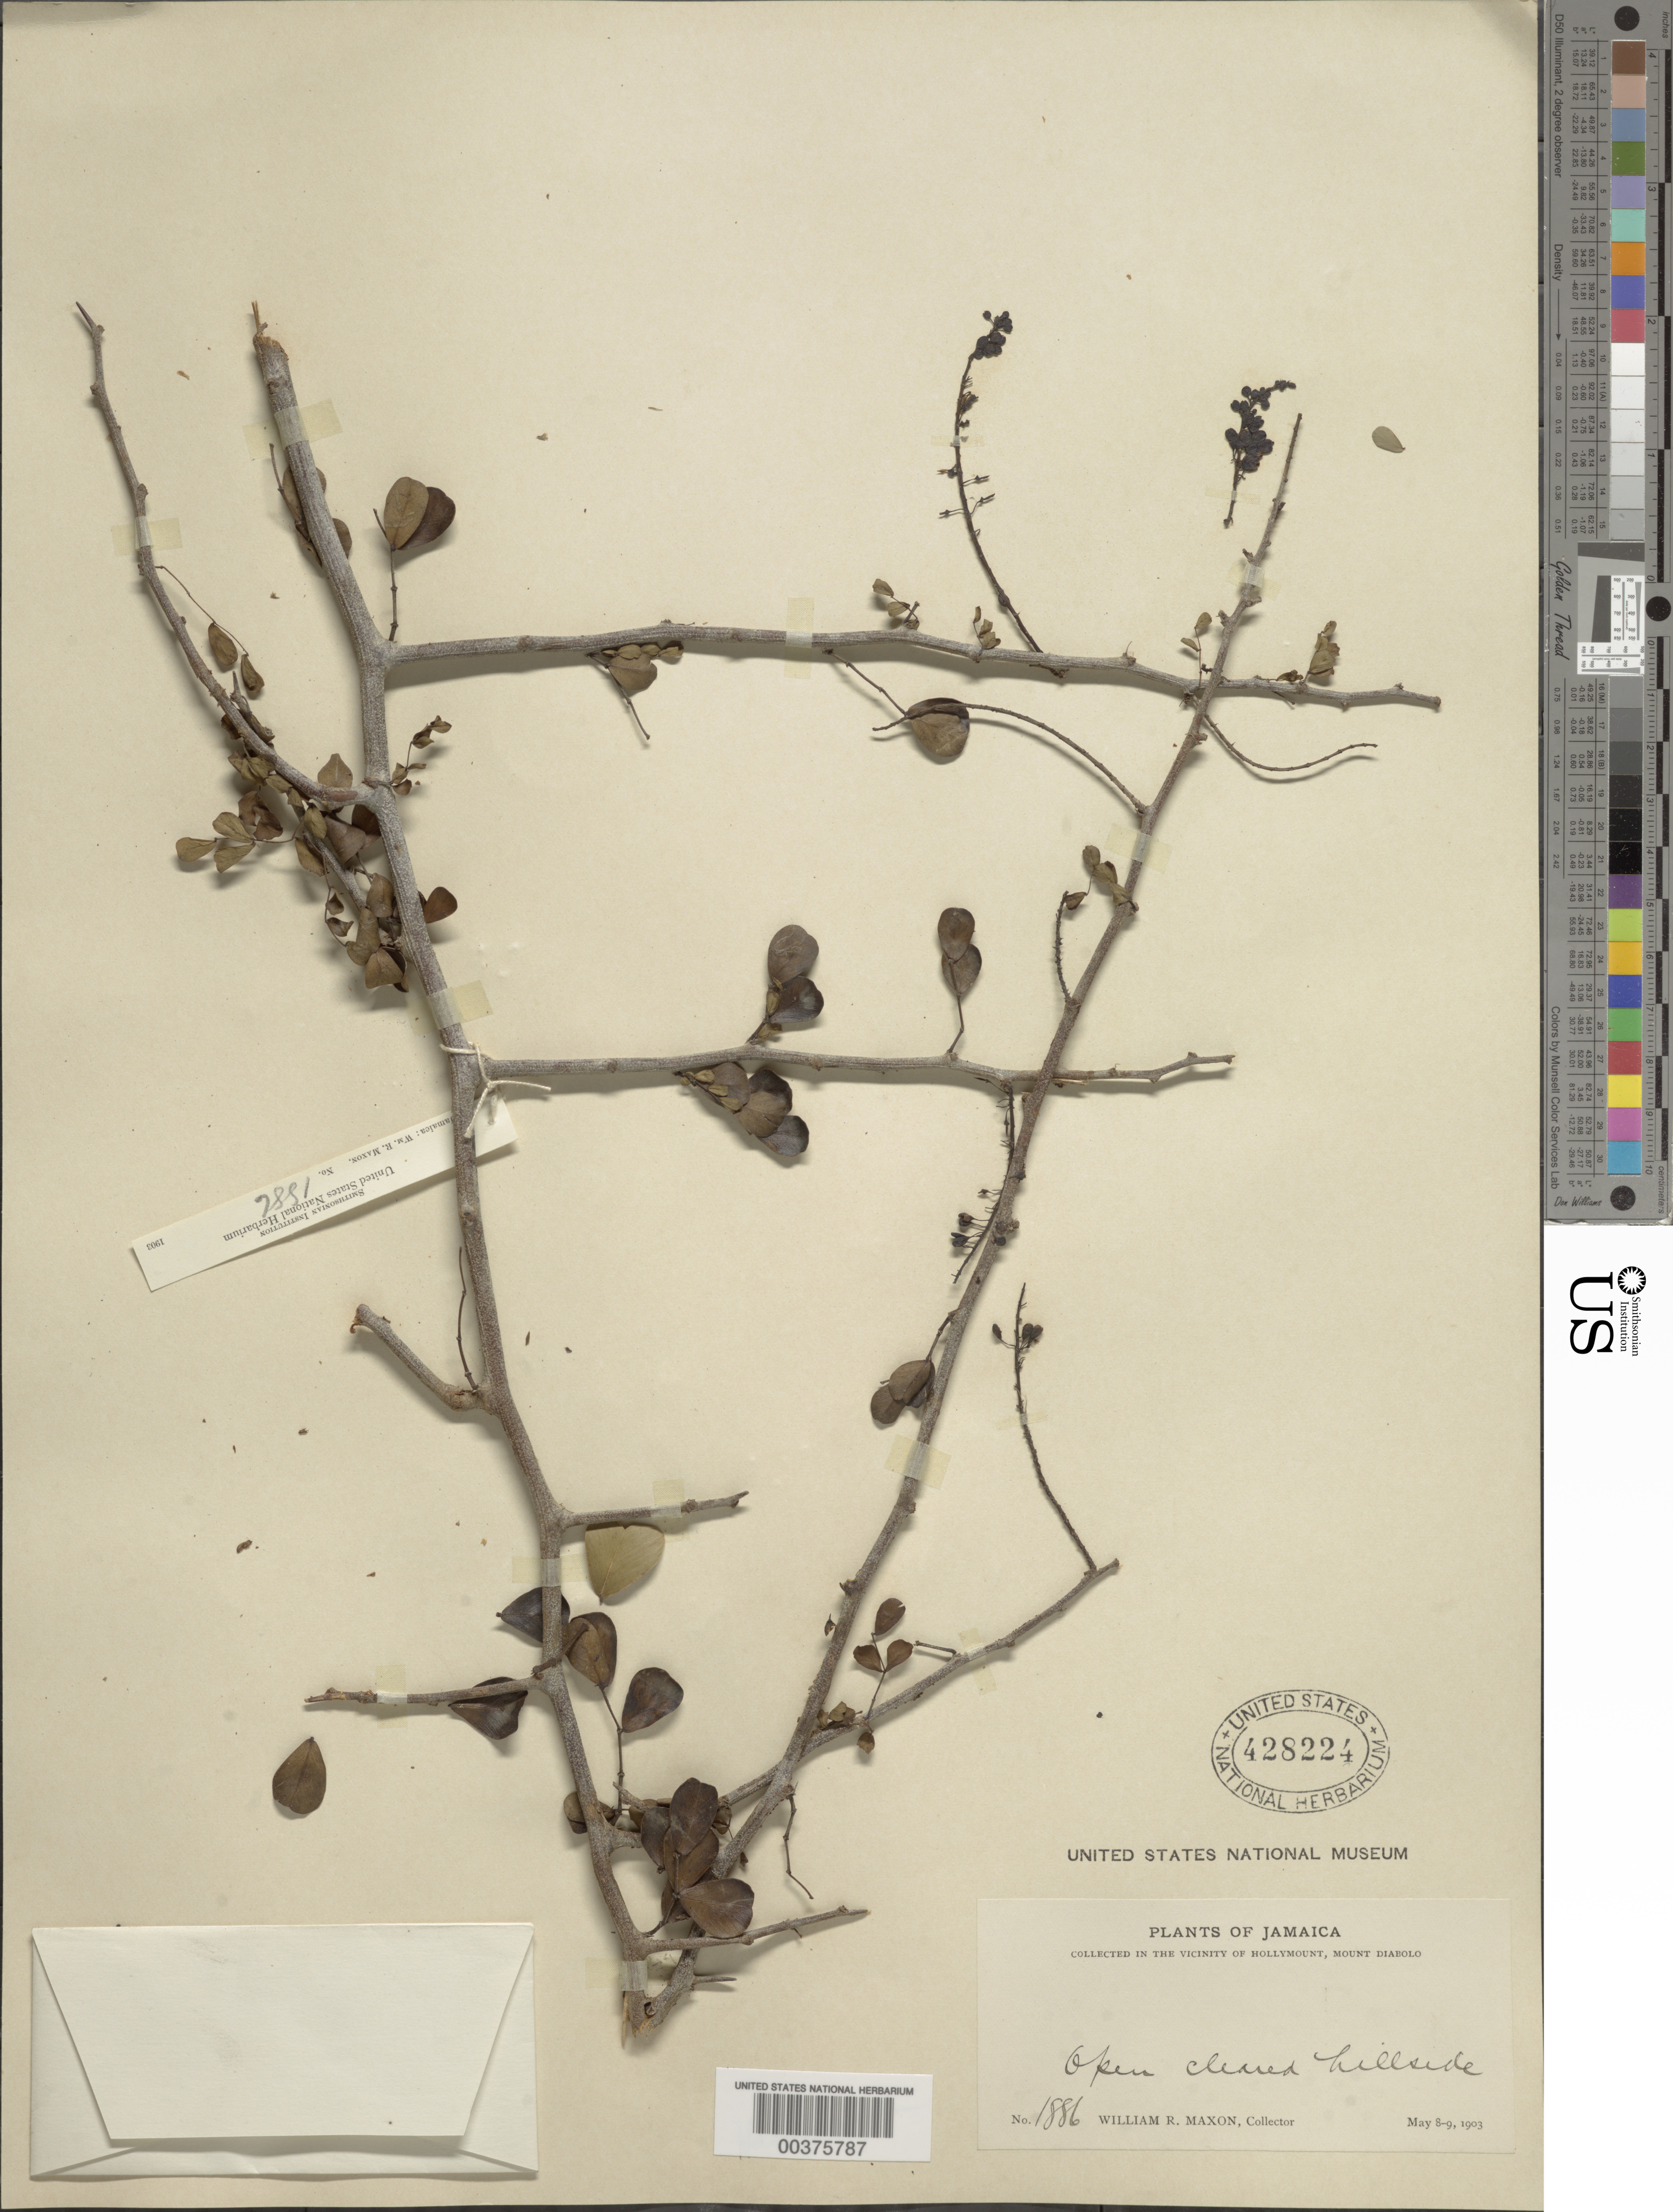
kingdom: Plantae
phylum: Tracheophyta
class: Magnoliopsida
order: Fabales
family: Fabaceae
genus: Haematoxylum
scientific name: Haematoxylum campechianum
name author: L.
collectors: W. R. Maxon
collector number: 1886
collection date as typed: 08 May 1903 to 09 May 1903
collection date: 1903-05-08/1903-05-09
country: Jamaica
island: Greater Antilles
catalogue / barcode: US 428224